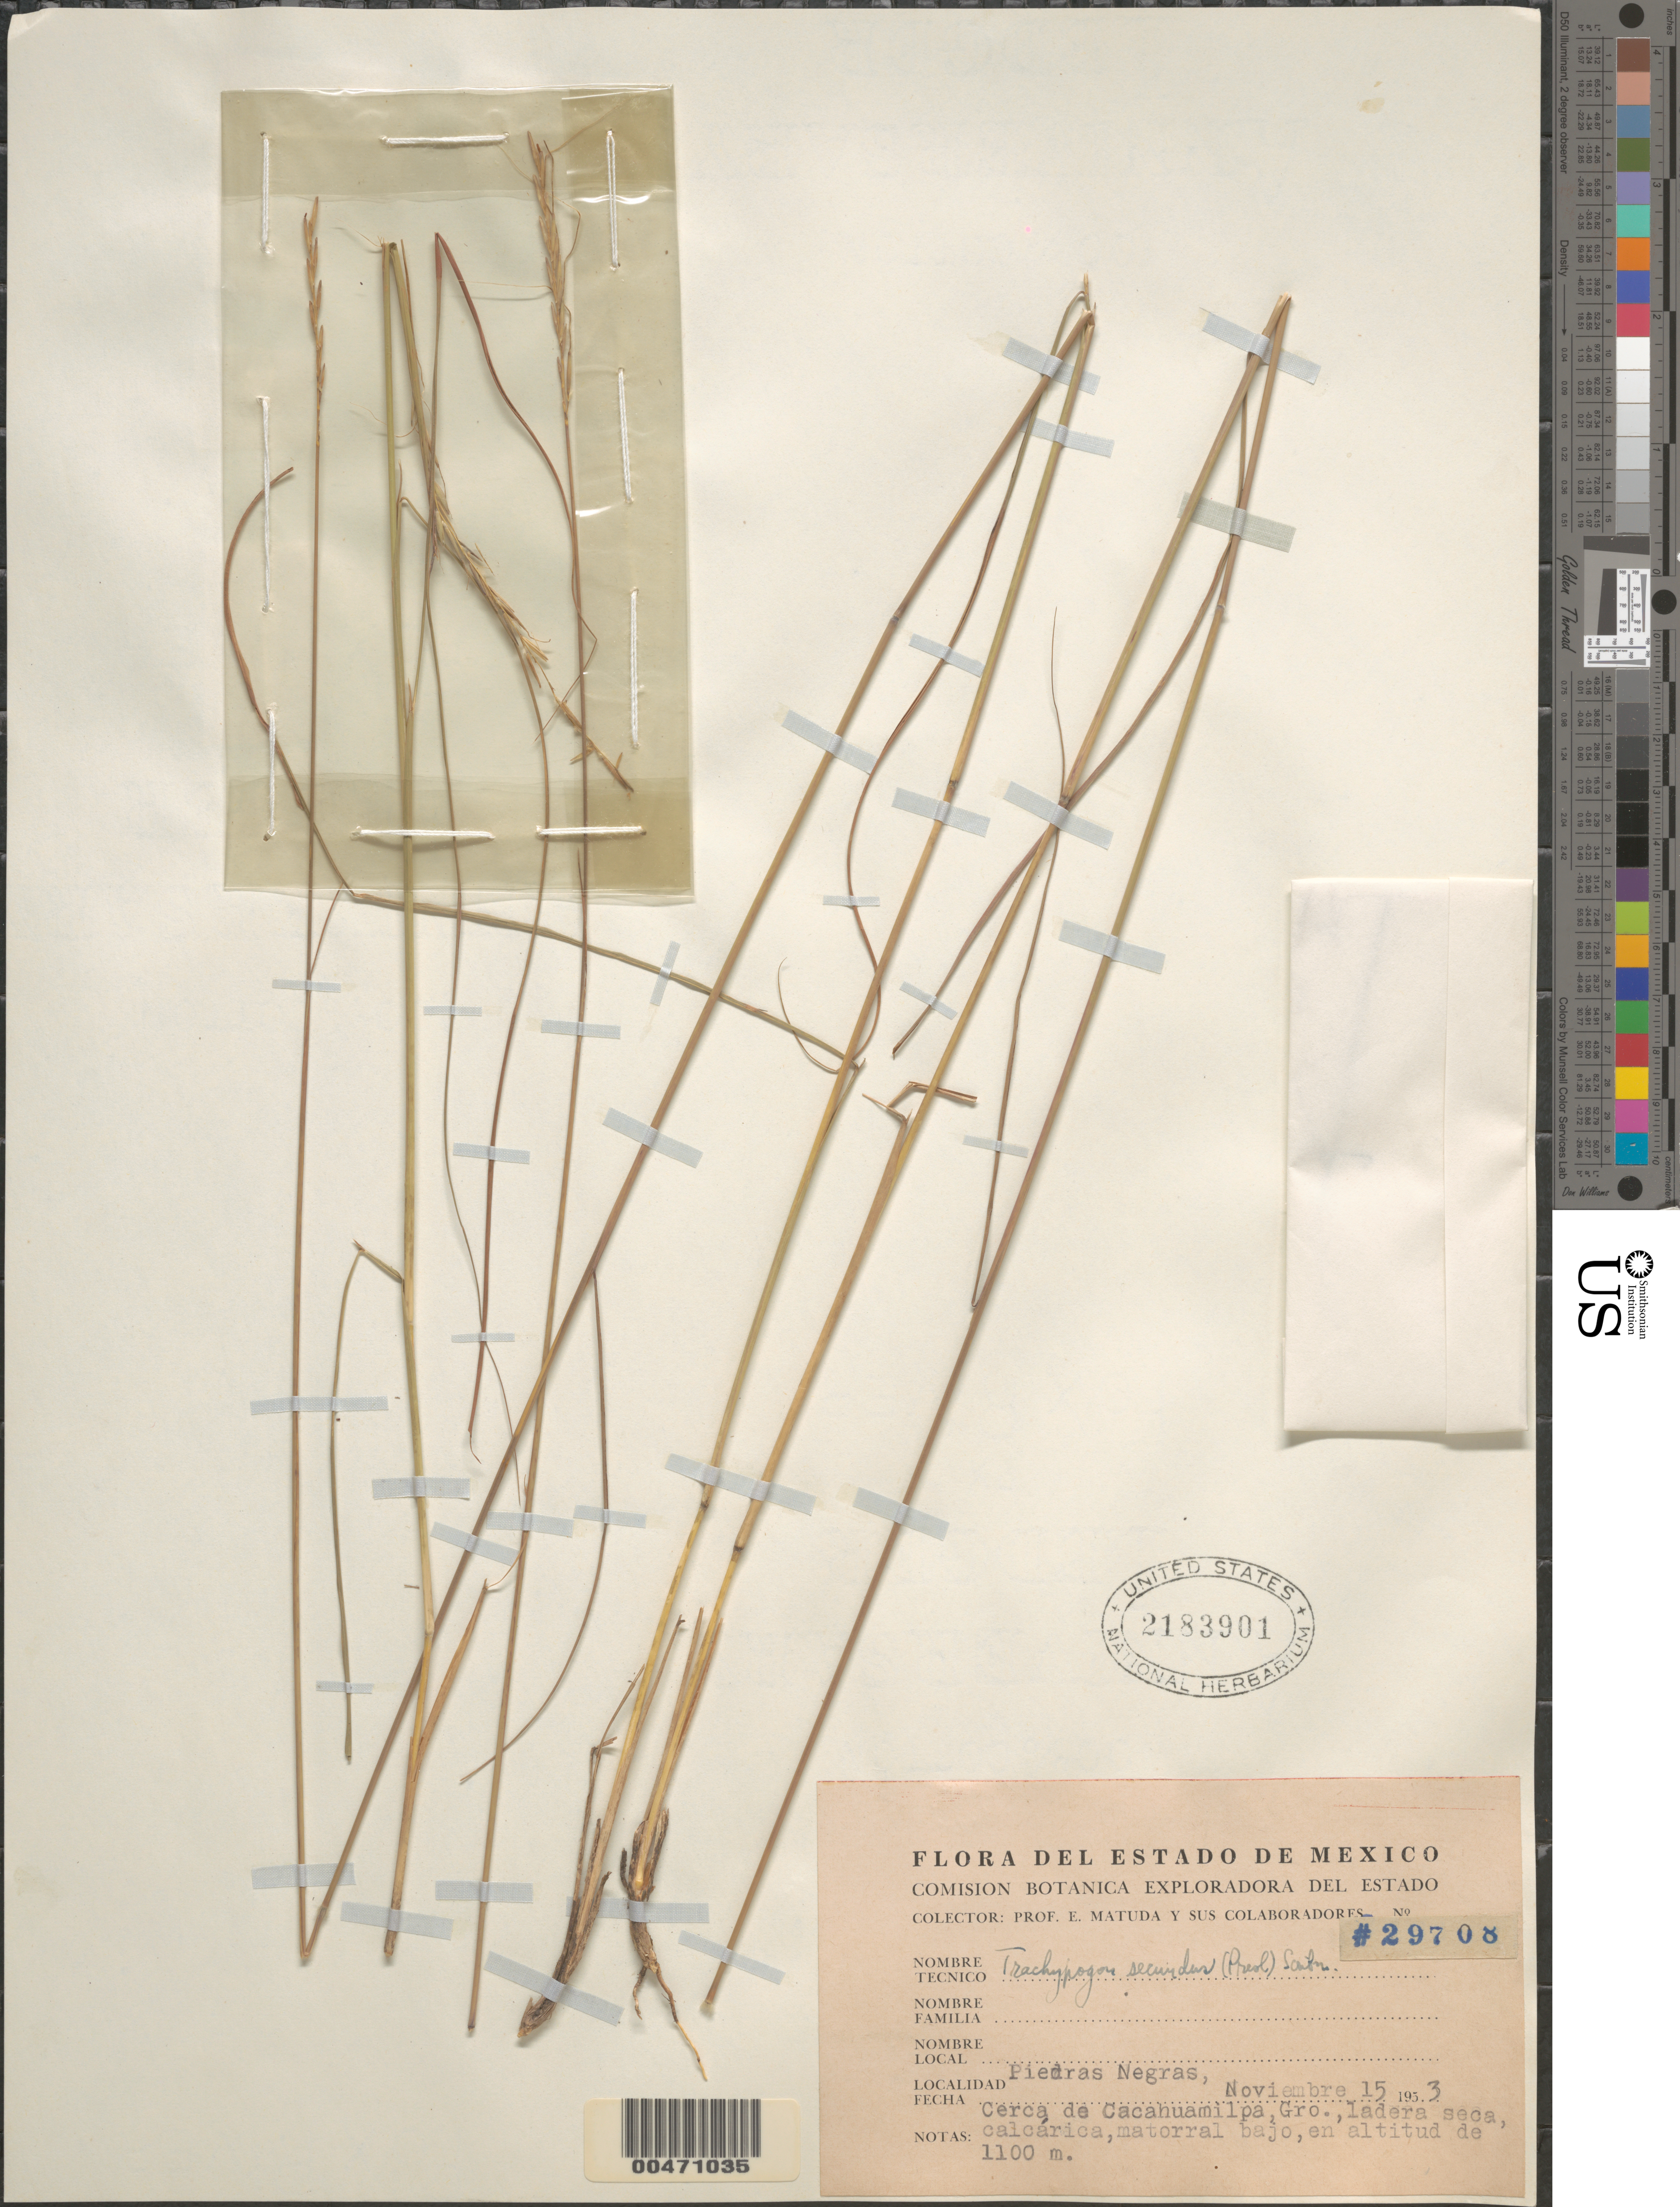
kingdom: Plantae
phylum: Tracheophyta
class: Liliopsida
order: Poales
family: Poaceae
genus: Trachypogon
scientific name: Trachypogon secundus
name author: (J. Presl) Scribn.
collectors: E. Matuda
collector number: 29708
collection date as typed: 15 Nov 1953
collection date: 1953-11-15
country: Mexico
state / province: México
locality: Piedras Negras, near Cacahuamilpa, Gro.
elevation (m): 1100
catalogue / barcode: US 2183901